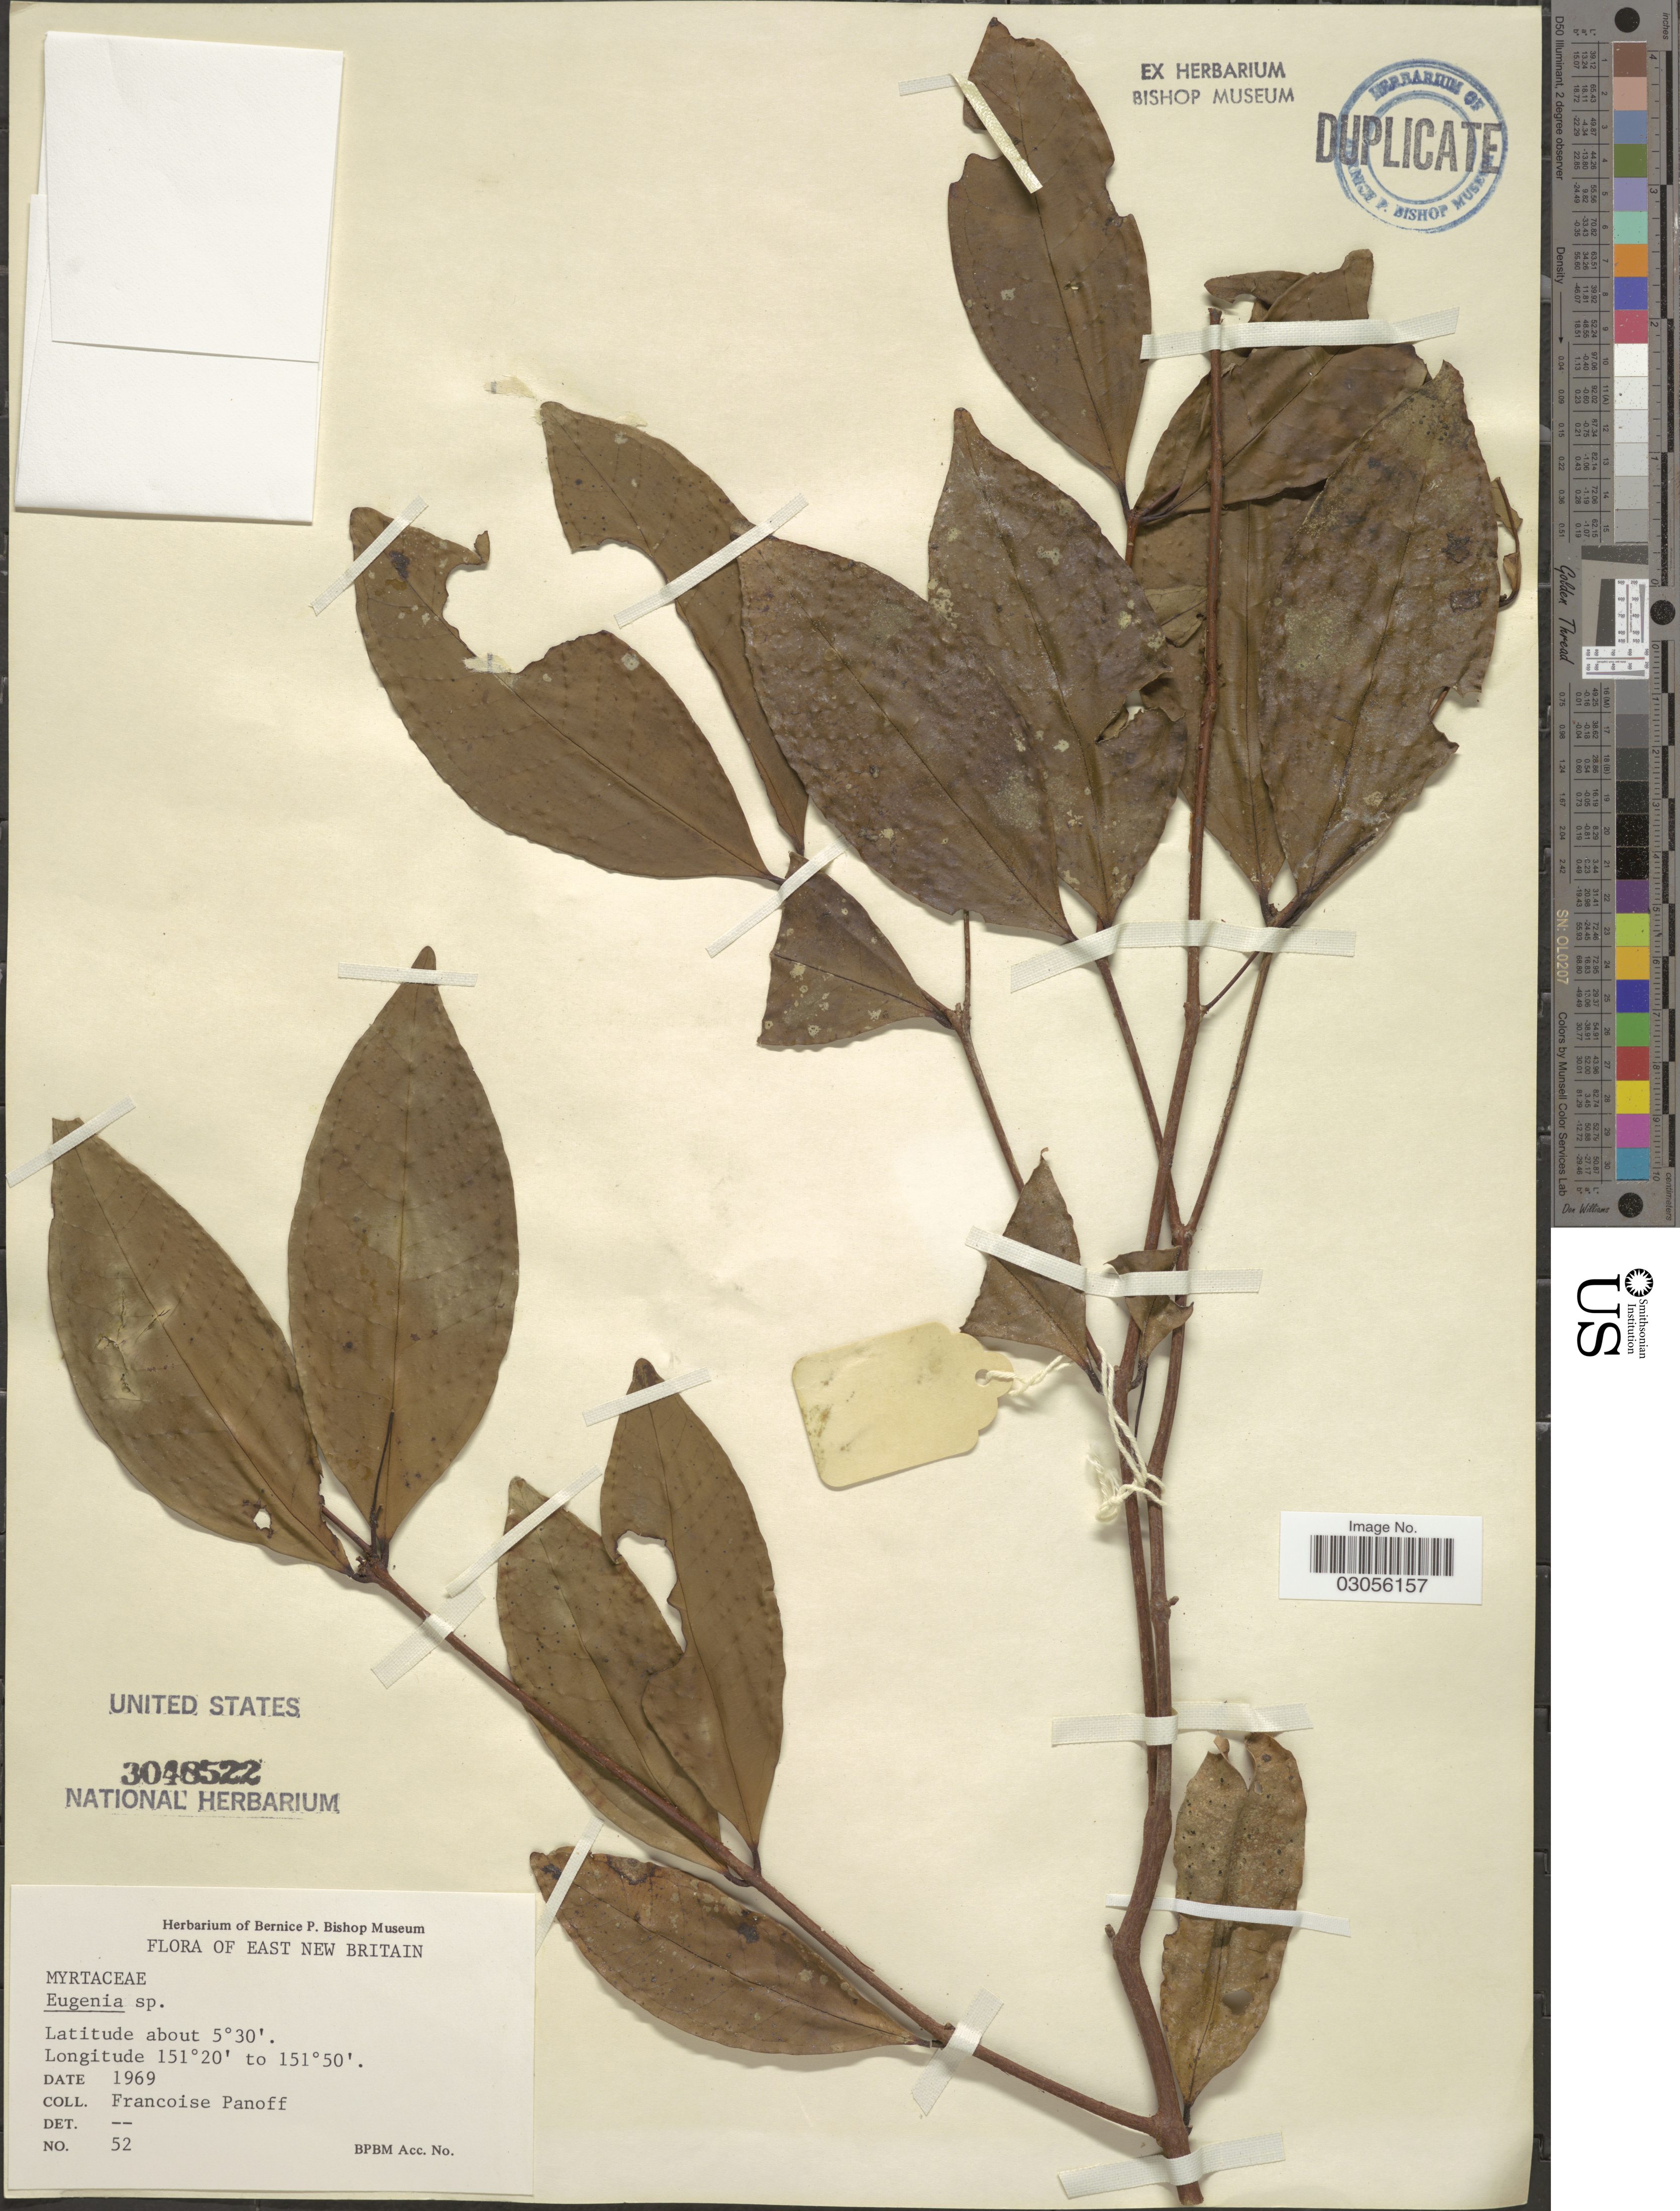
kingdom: Plantae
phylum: Tracheophyta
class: Magnoliopsida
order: Myrtales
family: Myrtaceae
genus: Eugenia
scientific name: Eugenia sp.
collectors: F. Panoff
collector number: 52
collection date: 1969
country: Papua New Guinea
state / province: East New Britain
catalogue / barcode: US 3048522